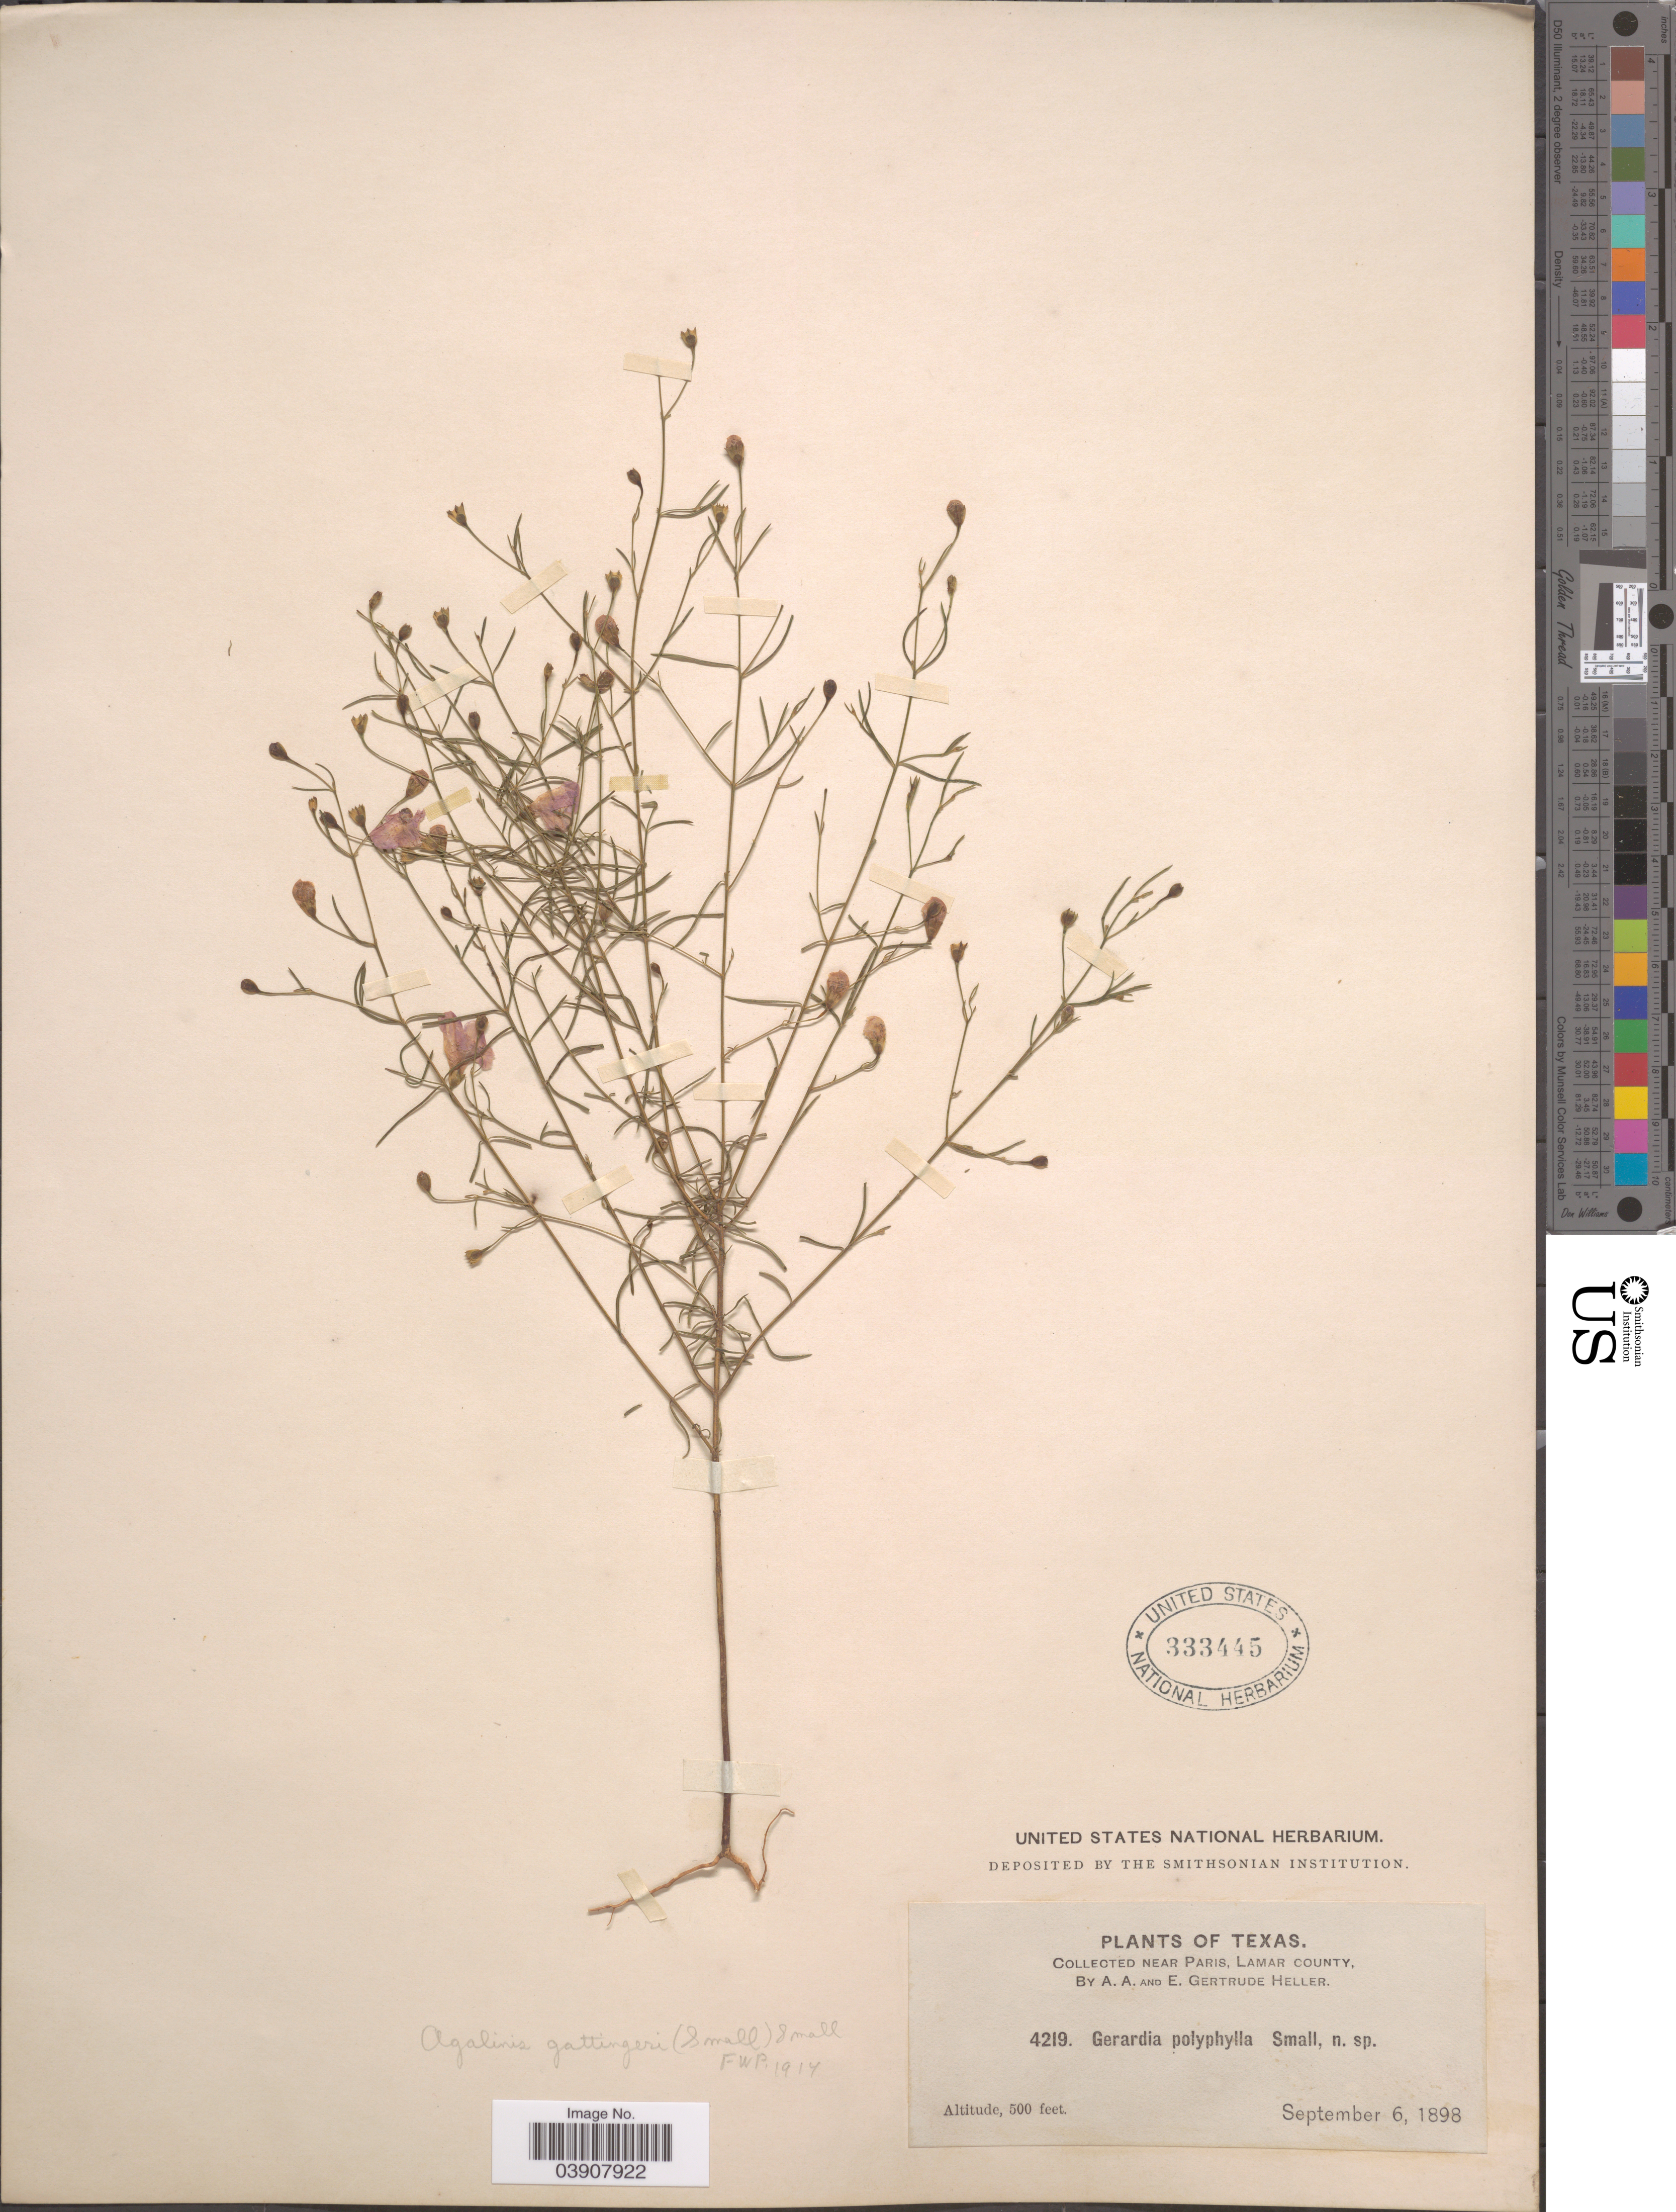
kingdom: Plantae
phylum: Tracheophyta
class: Magnoliopsida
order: Lamiales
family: Orobanchaceae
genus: Agalinis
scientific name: Agalinis gattingeri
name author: (Small) Small ex Britton & A. Br.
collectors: A. A. Heller & E. G. Heller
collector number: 4219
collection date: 1898-09-06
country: United States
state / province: Texas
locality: Near Paris, Lamar County.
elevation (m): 152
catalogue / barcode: US 333445